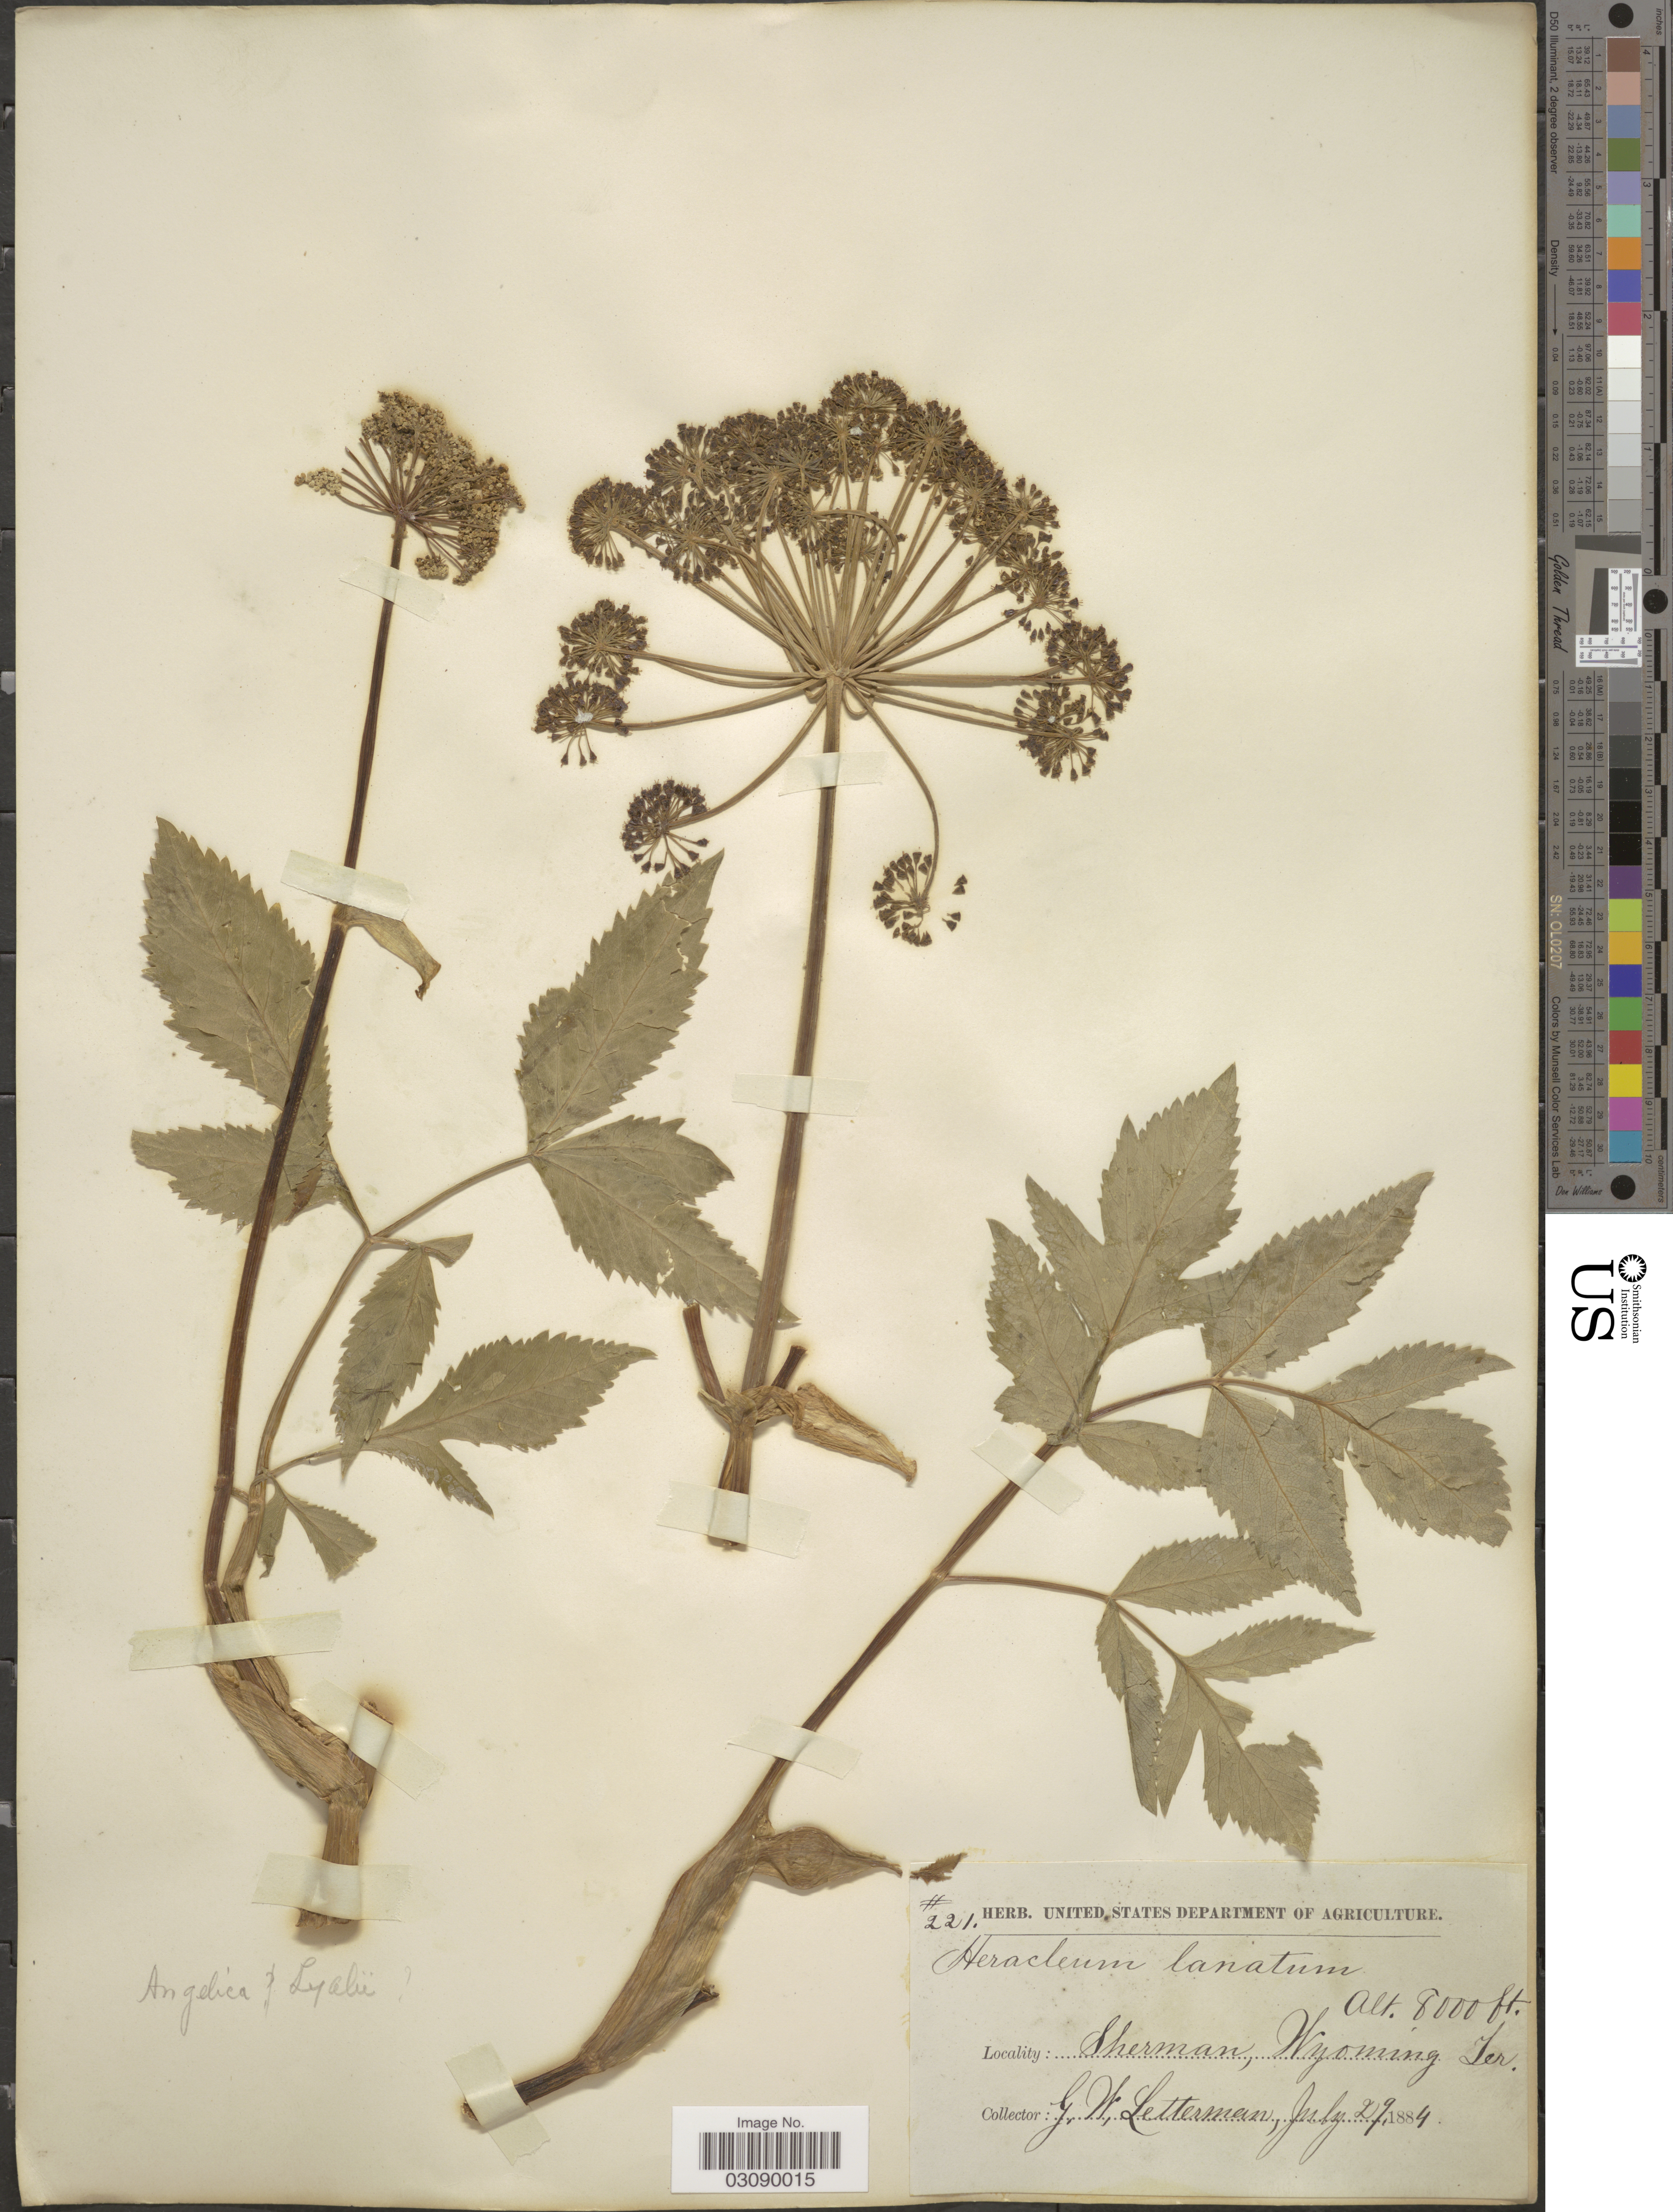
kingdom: Plantae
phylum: Tracheophyta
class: Magnoliopsida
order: Apiales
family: Apiaceae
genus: Angelica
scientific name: Angelica ampla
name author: A. Nelson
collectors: G. W. Letterman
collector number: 221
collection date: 1884-07-29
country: United States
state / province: Wyoming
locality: Sherman. Wyoming Ter.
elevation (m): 2438